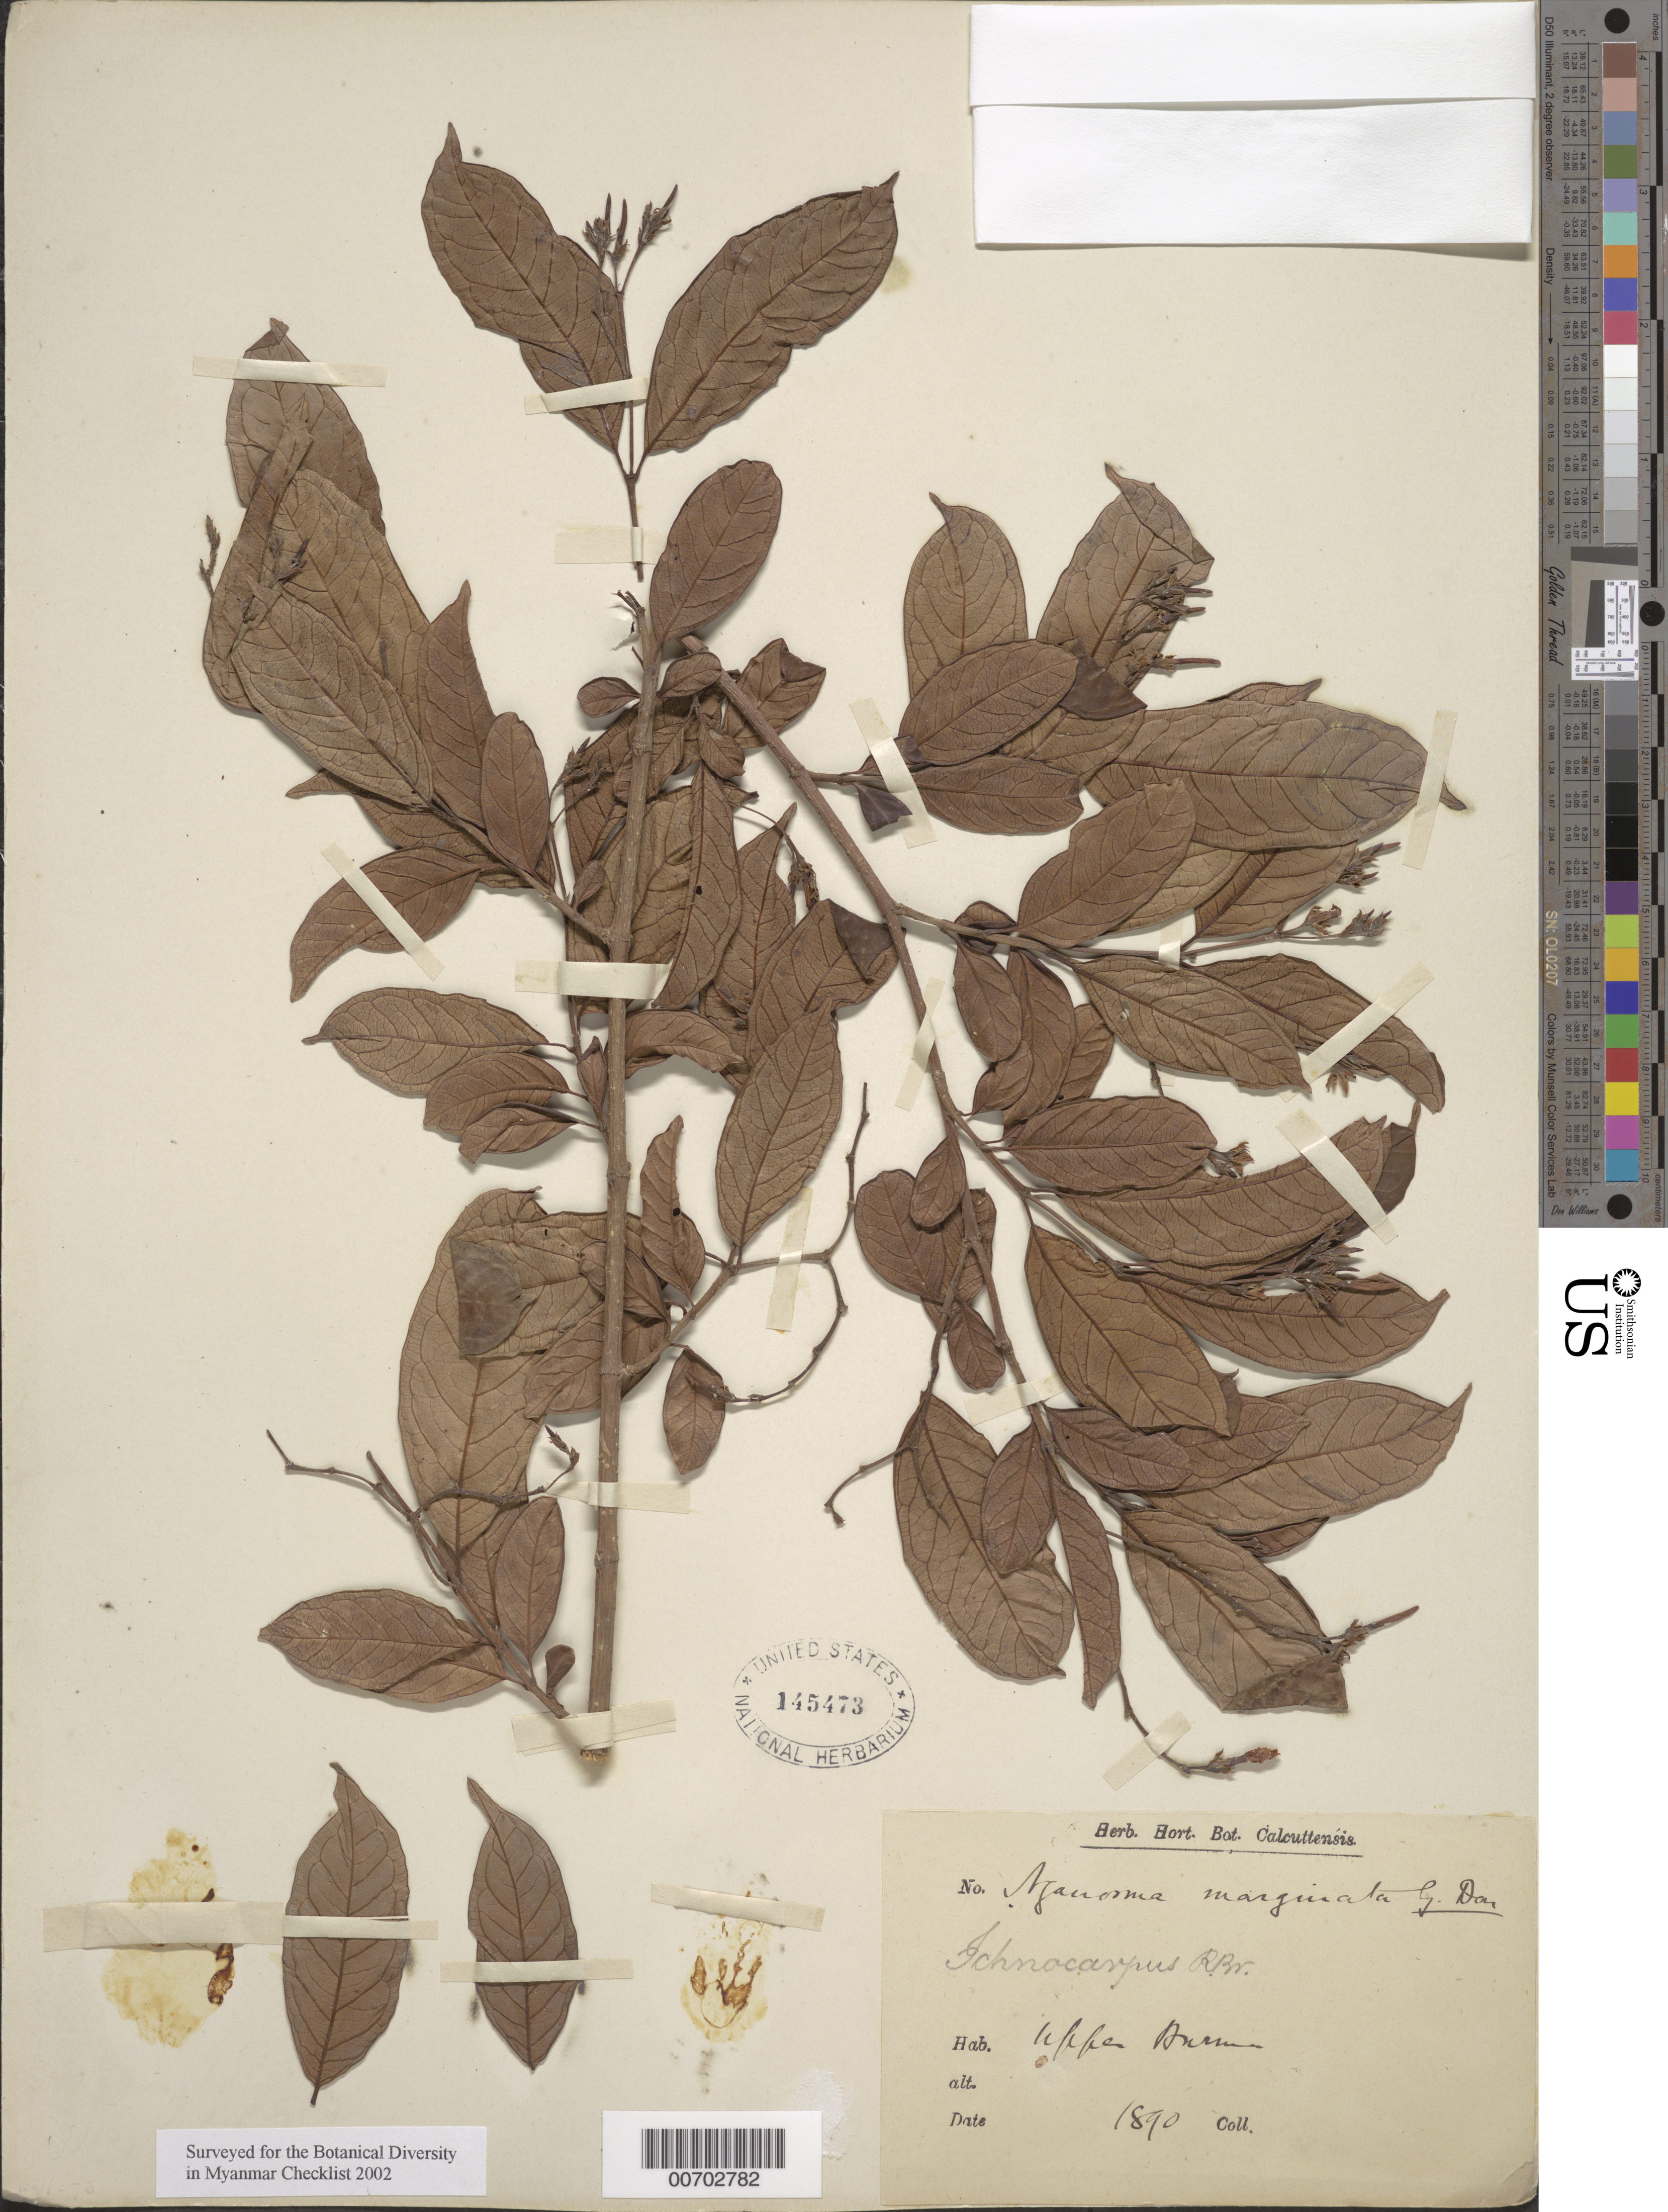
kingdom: Plantae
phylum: Tracheophyta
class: Magnoliopsida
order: Gentianales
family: Apocynaceae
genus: Aganosma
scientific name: Aganosma marginata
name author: (Roxb.) G. Don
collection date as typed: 1890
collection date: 1890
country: Myanmar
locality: Upper Burma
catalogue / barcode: US 145473